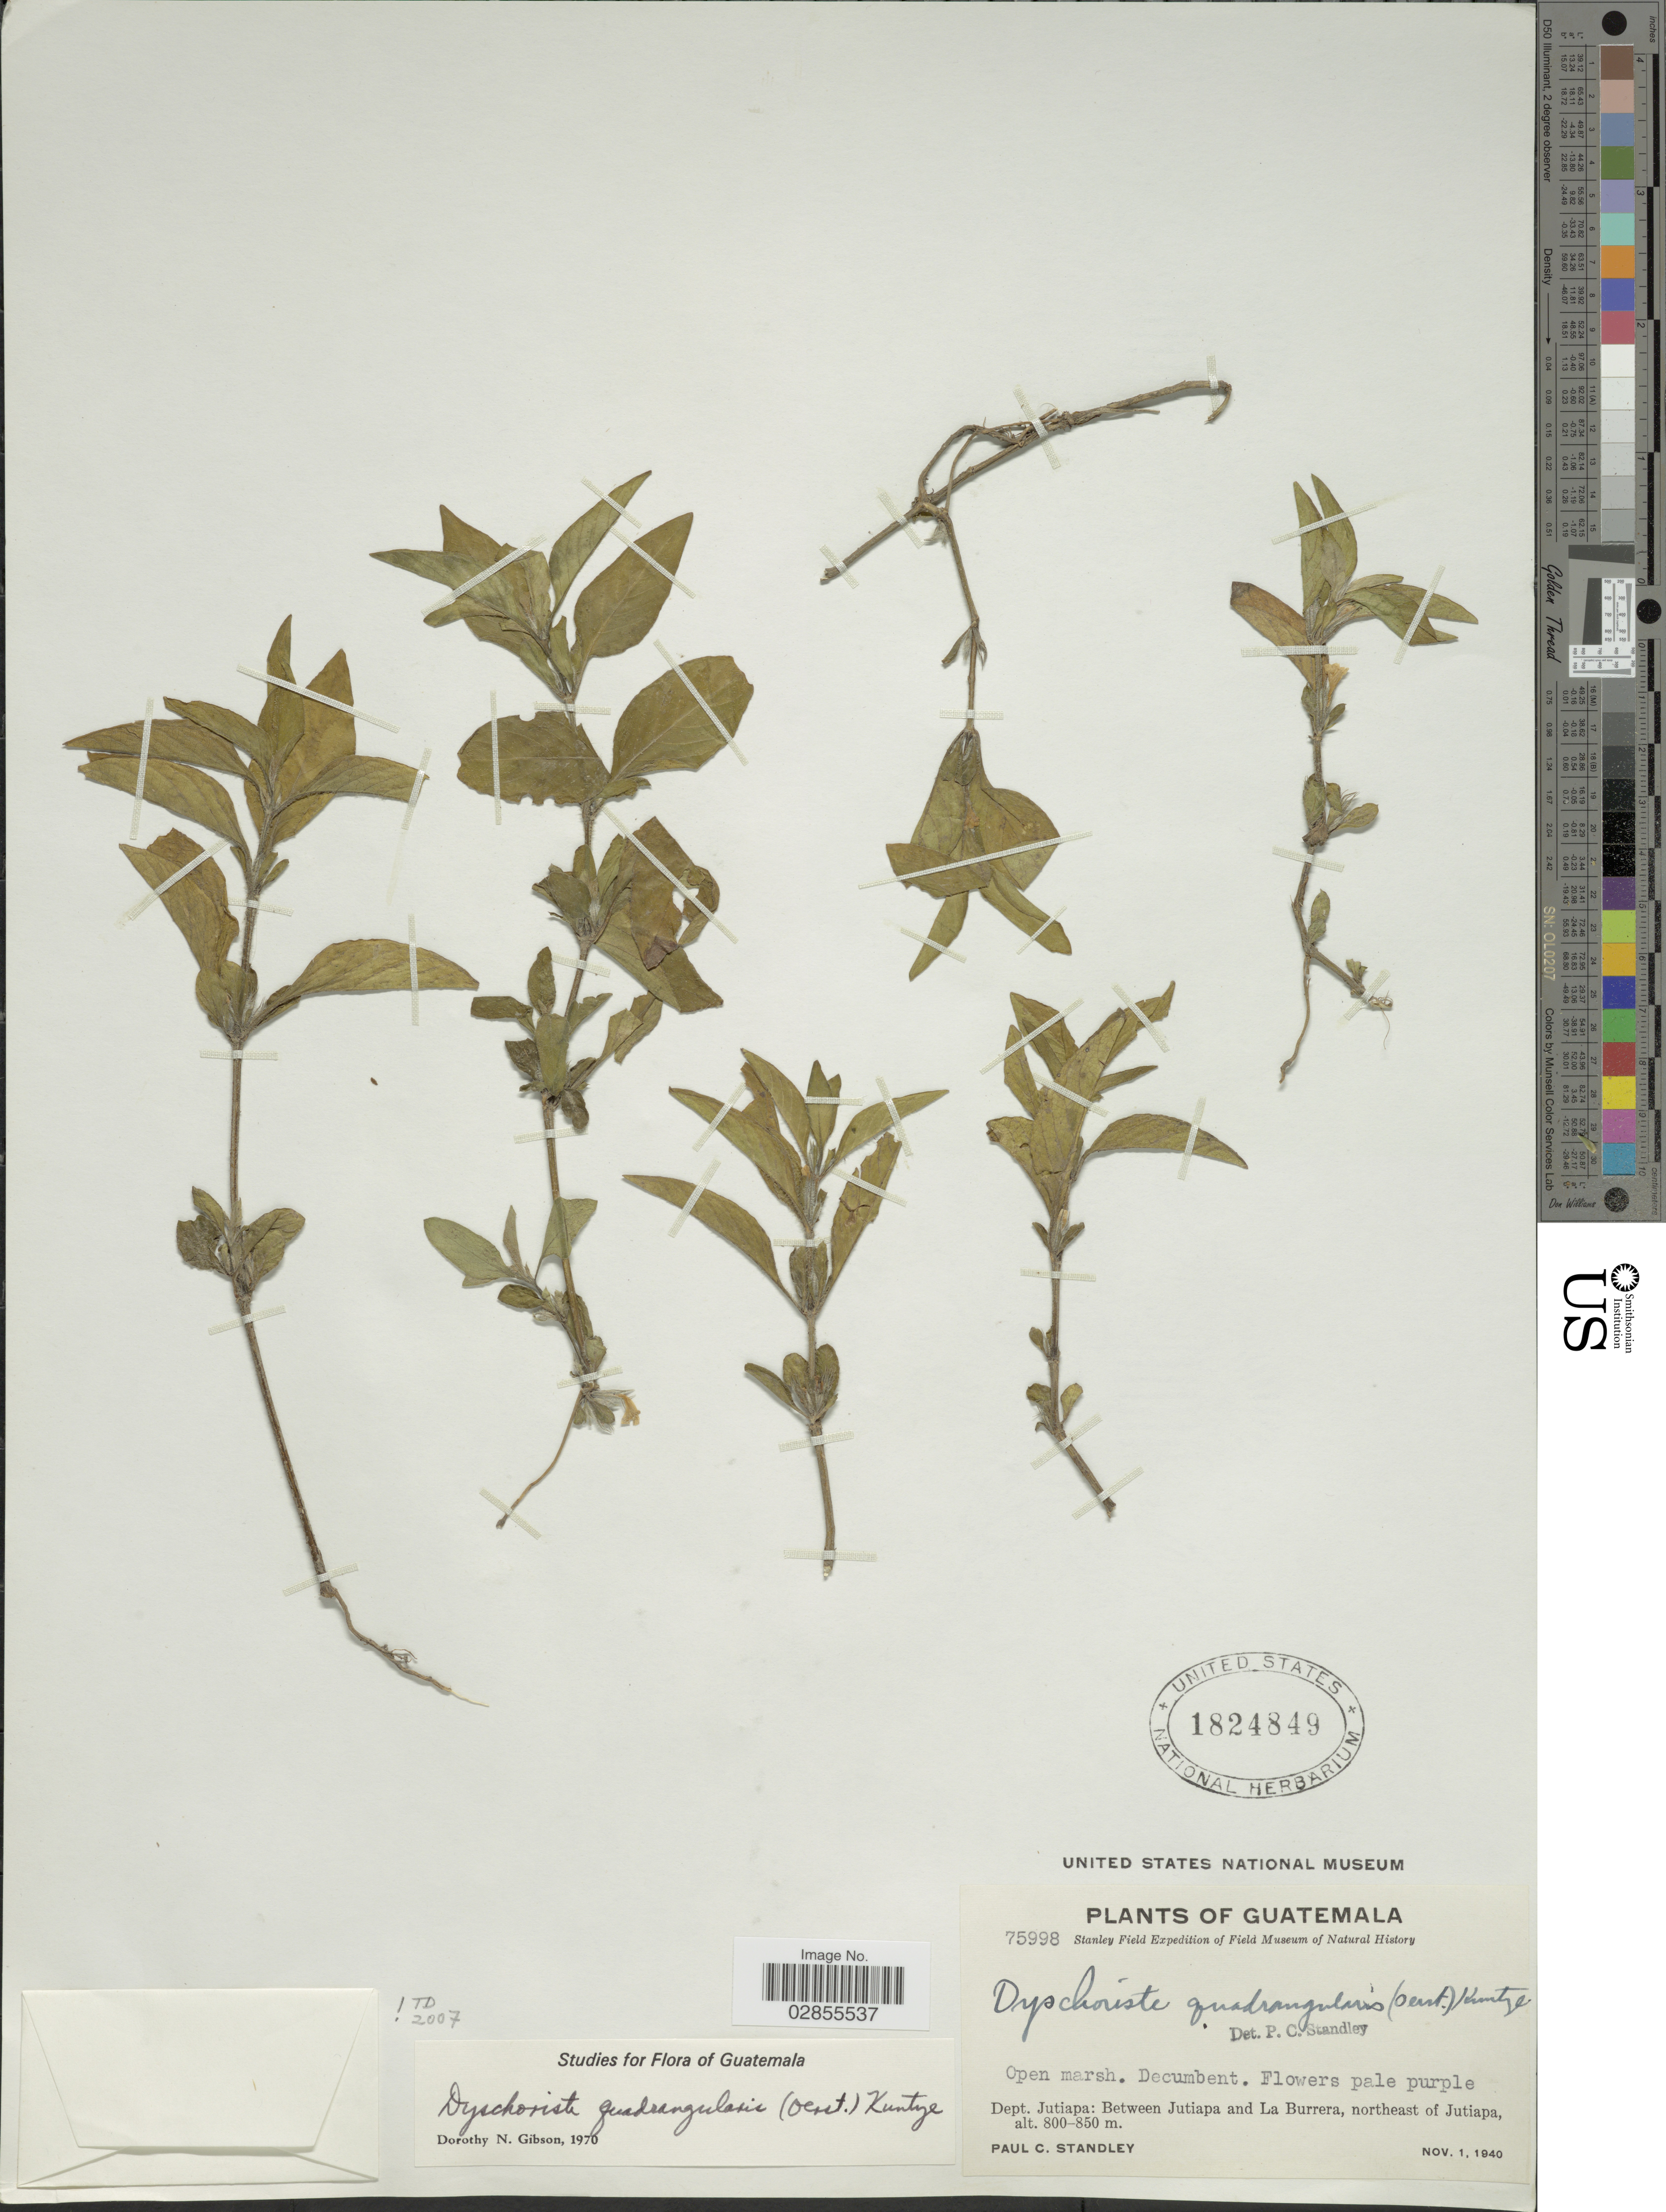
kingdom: Plantae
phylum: Tracheophyta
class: Magnoliopsida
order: Lamiales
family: Acanthaceae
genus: Dyschoriste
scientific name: Dyschoriste quadrangularis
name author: (Oerst.) Kuntze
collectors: P. C. Standley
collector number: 75998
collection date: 1940-11-01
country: Guatemala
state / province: Jutiapa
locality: Dept. Jutiapa: Between Jutiapa and La Burrera, northeast of Jutiapa.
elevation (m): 800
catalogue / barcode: US 1824849